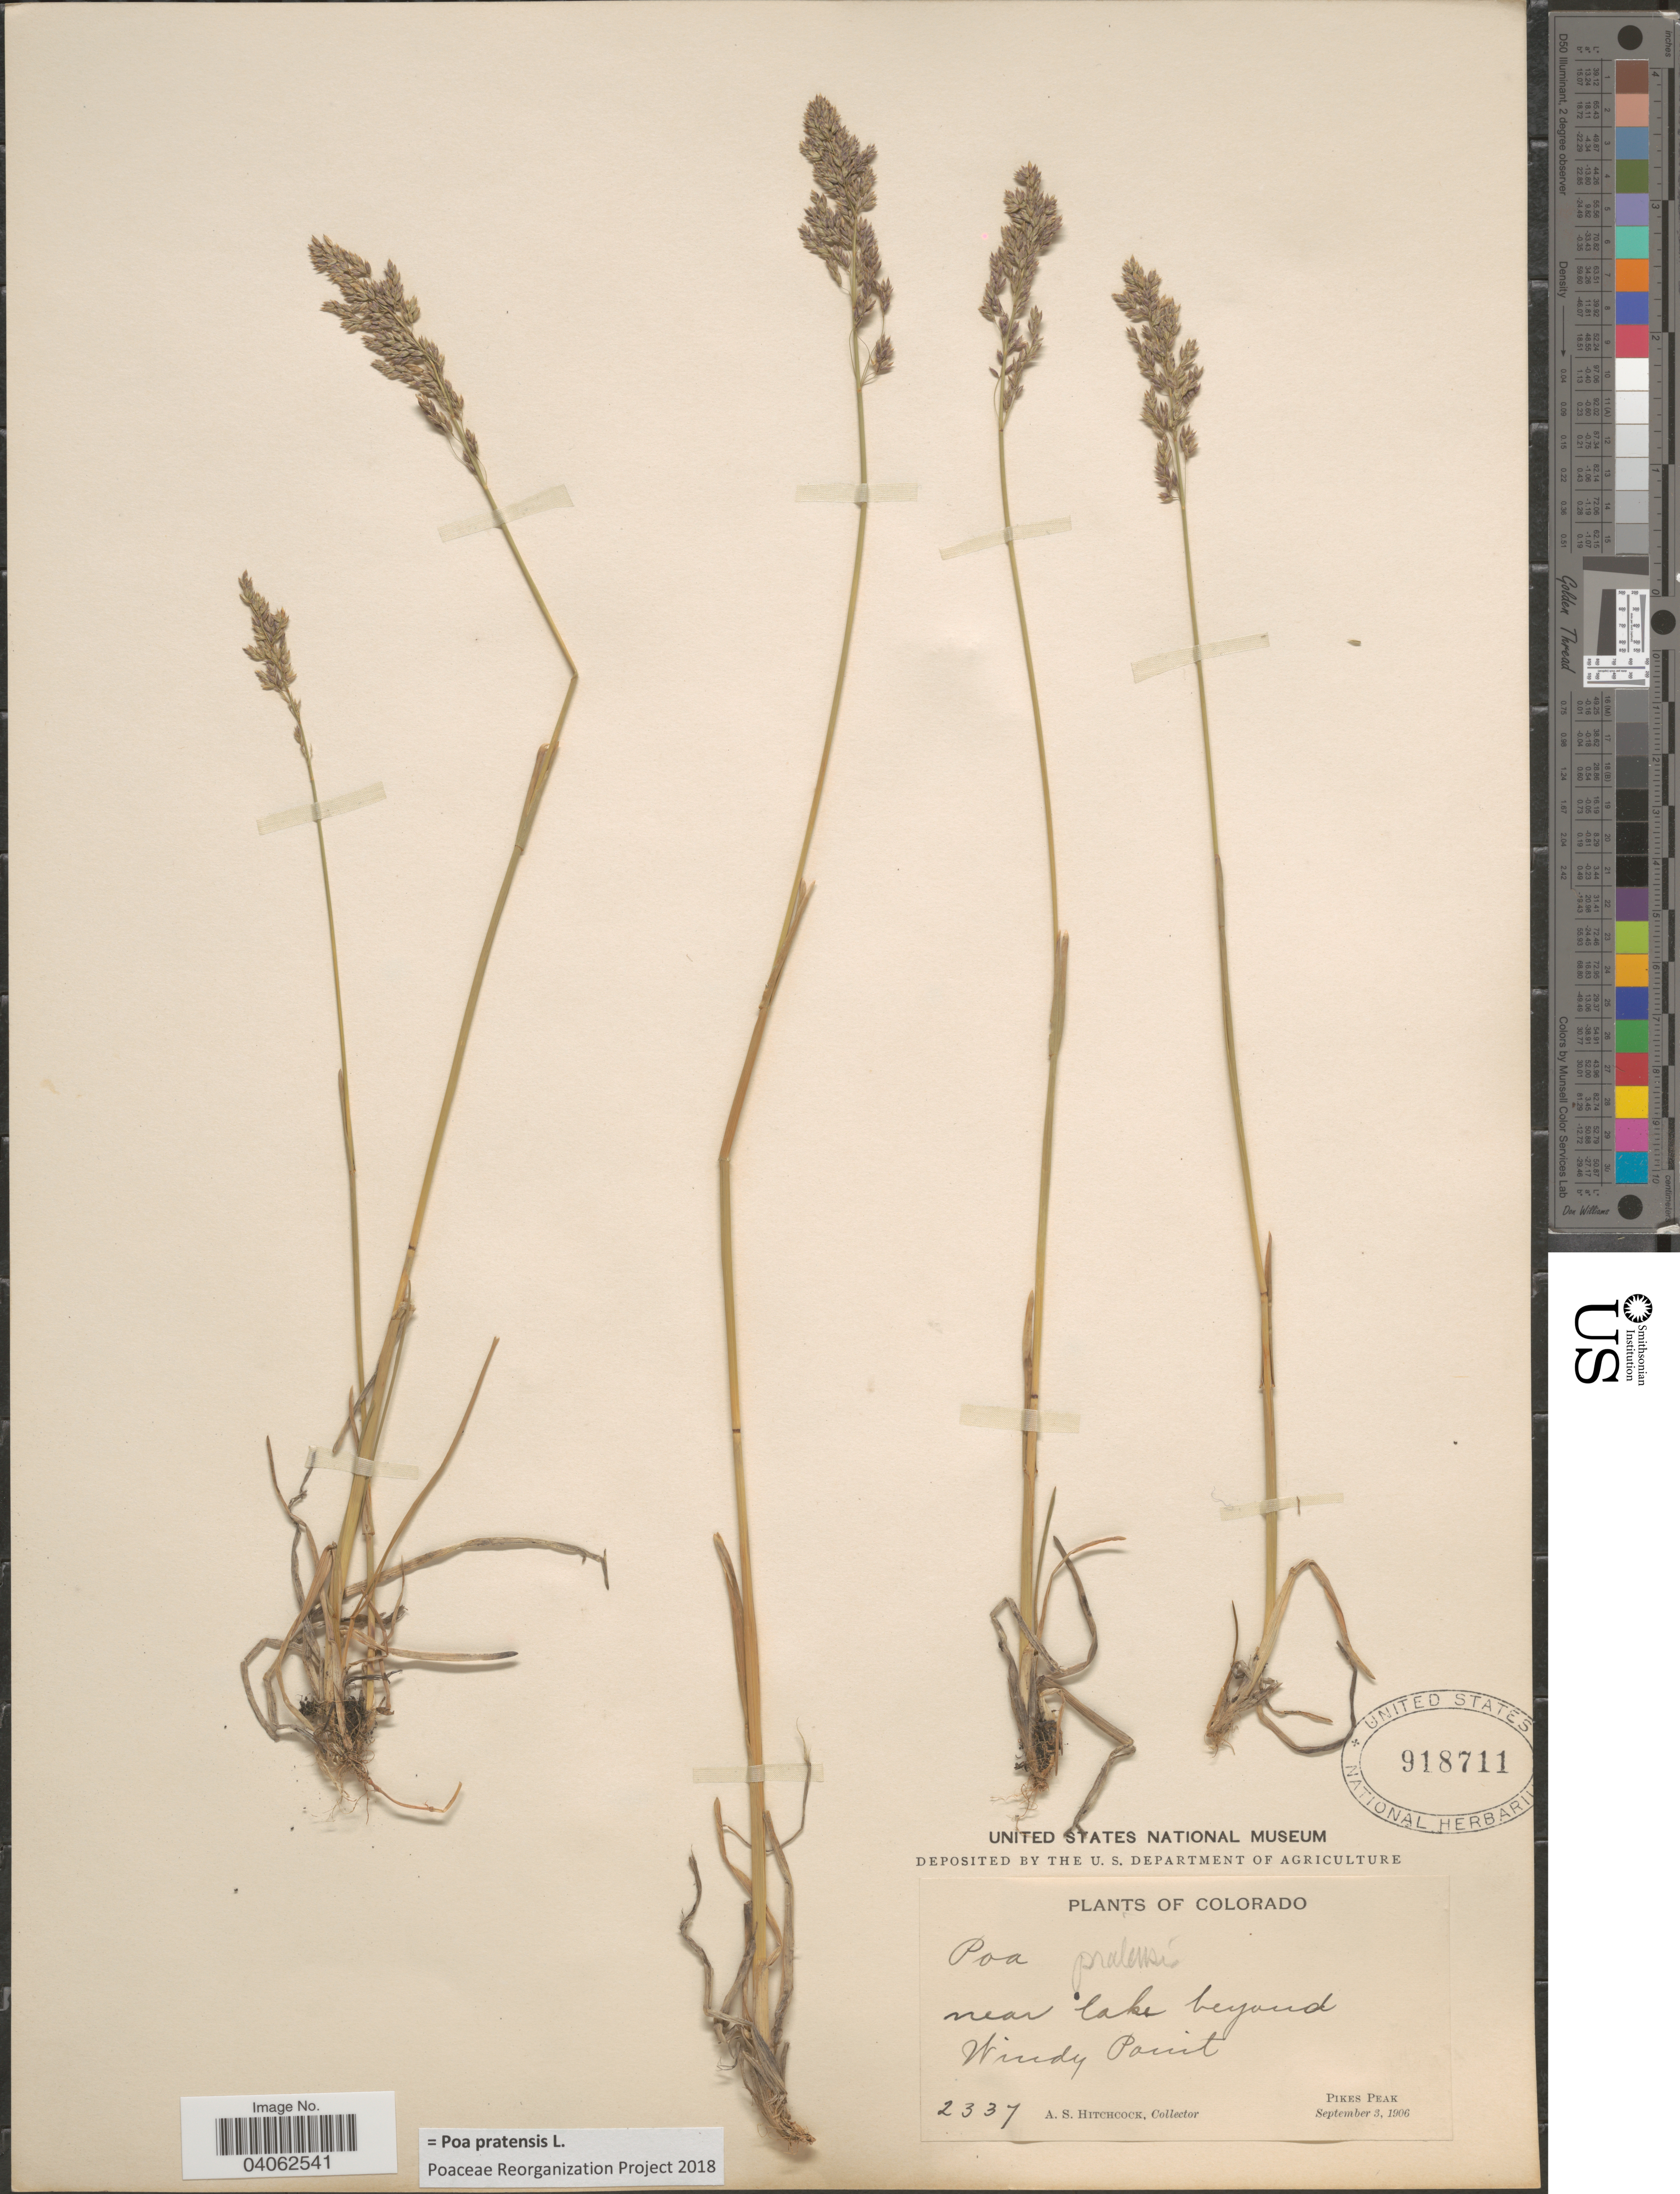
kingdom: Plantae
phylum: Tracheophyta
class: Liliopsida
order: Poales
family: Poaceae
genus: Poa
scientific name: Poa pratensis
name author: L.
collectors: A. S. Hitchcock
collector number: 2337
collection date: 1906-09-03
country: United States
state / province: Colorado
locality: Near lake beyond Windy Point. Pikes Peak.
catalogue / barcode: US 918711